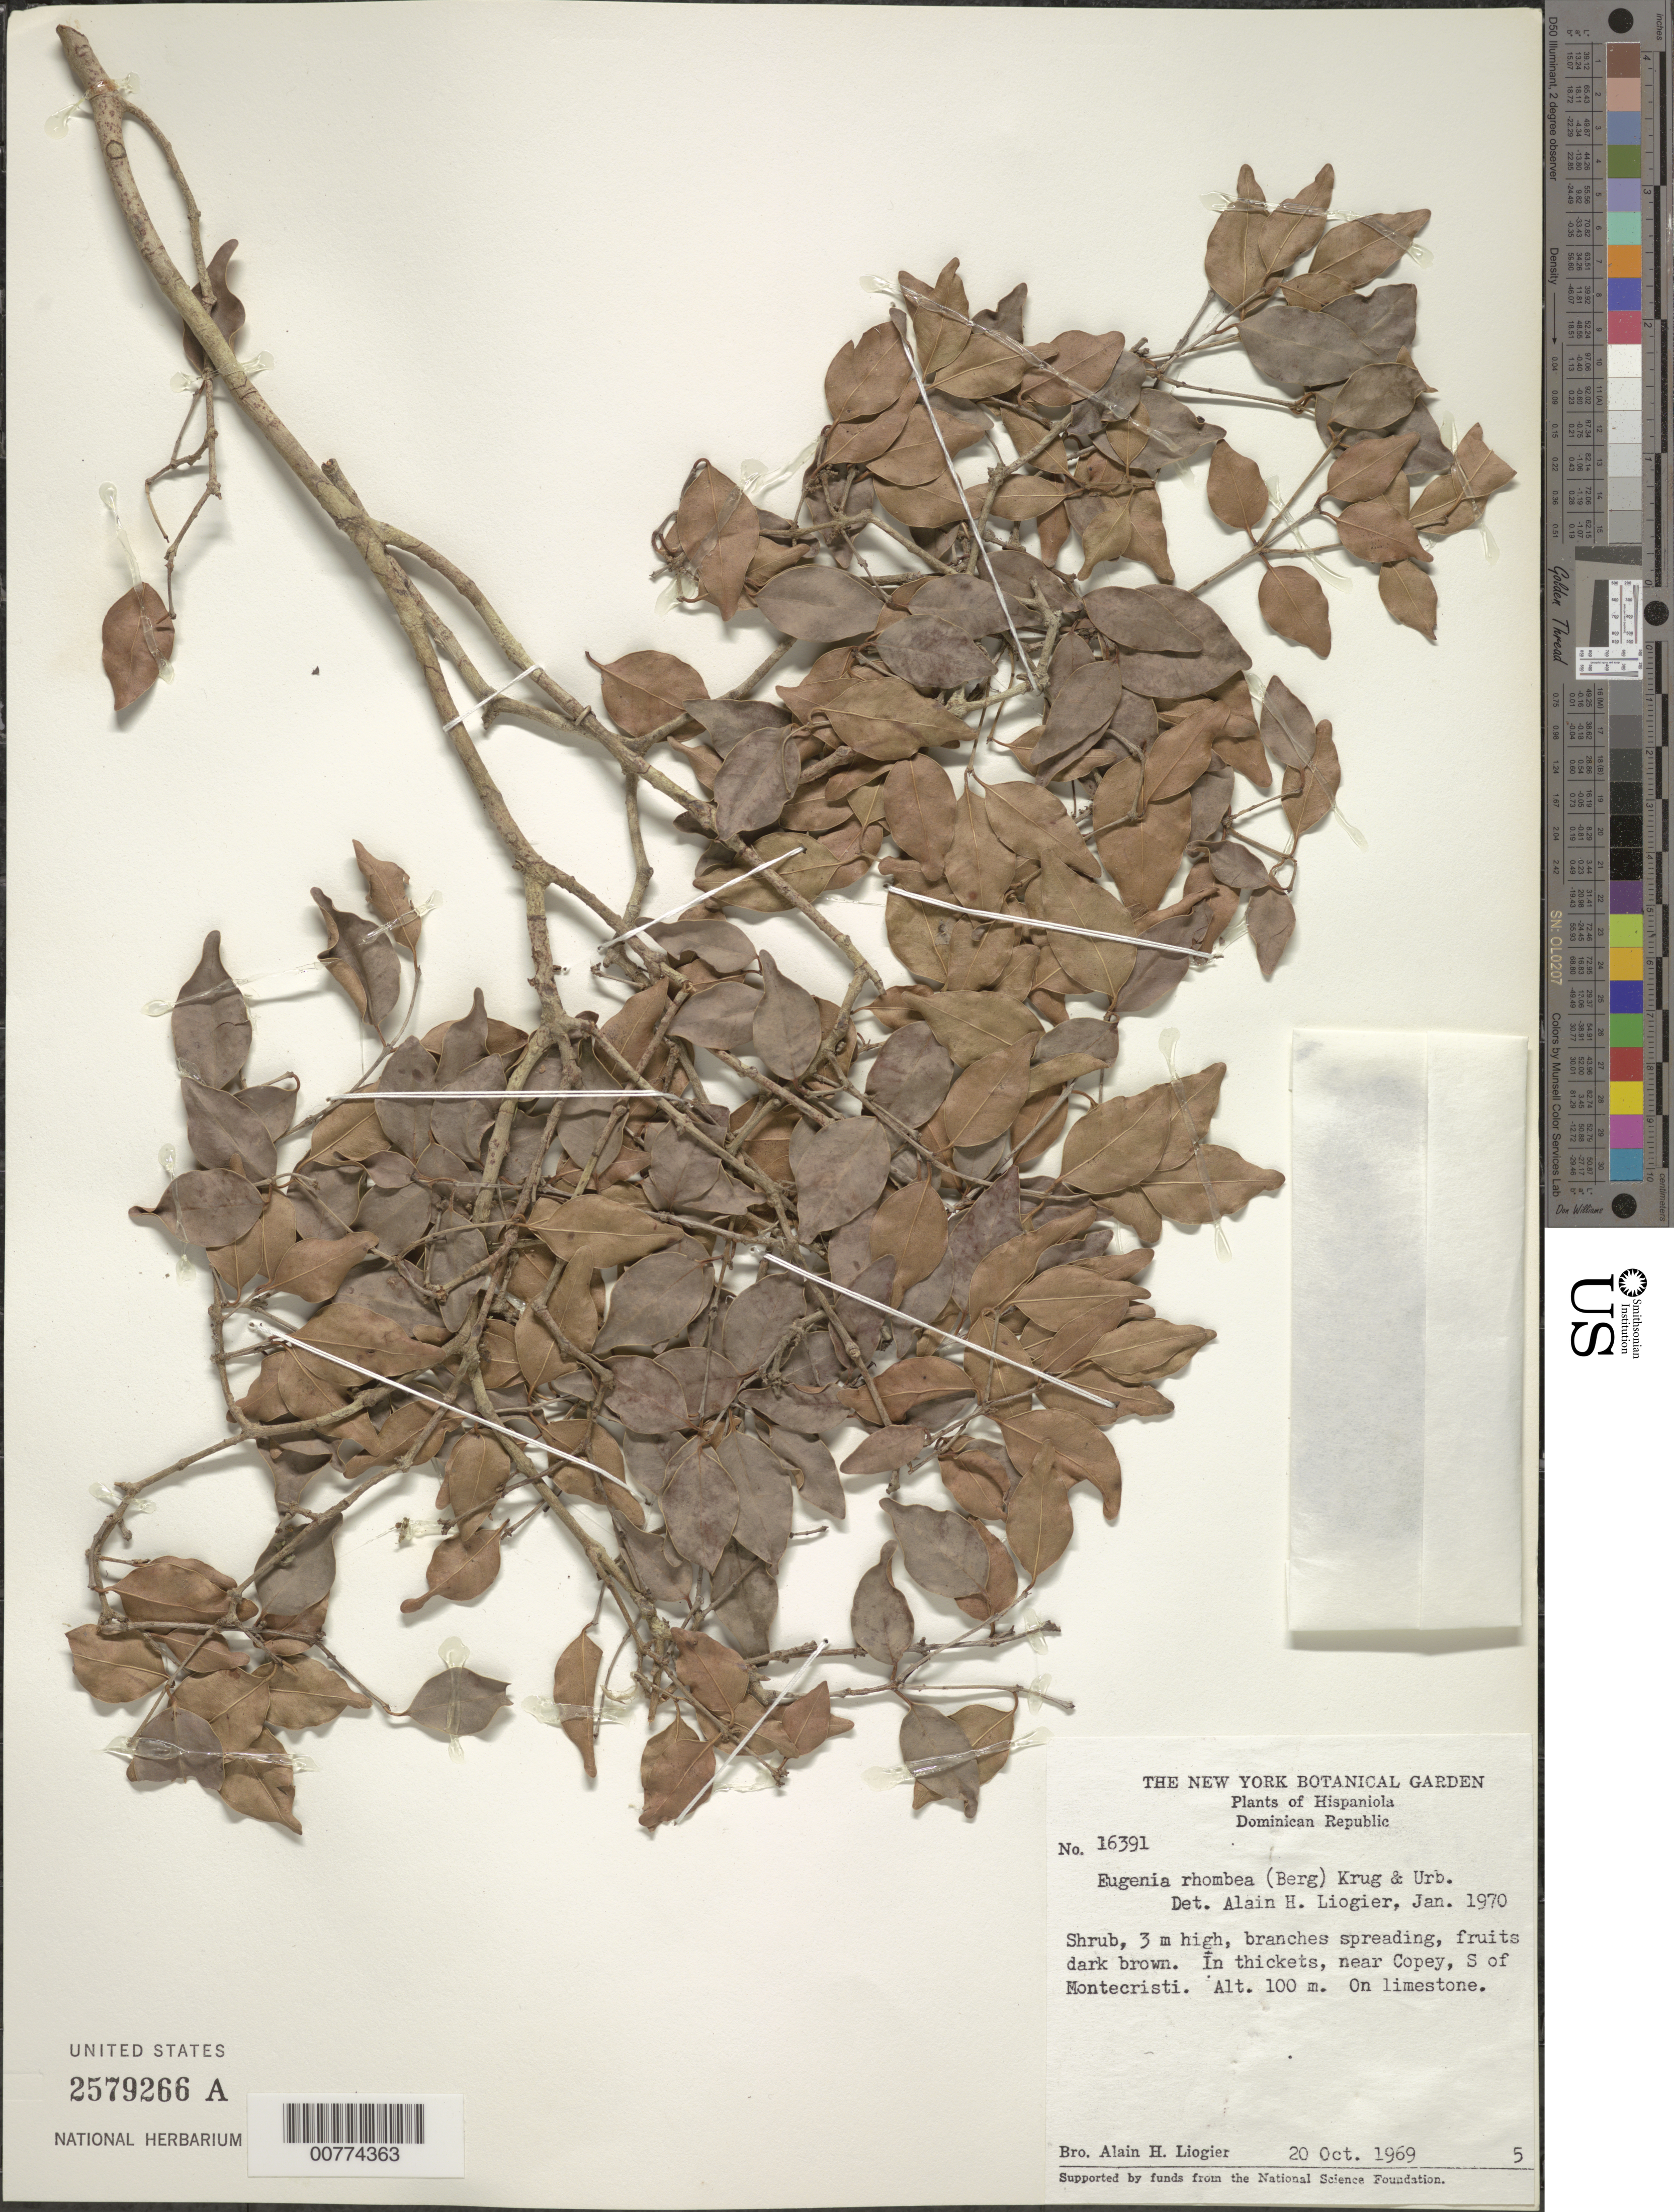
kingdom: Plantae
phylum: Tracheophyta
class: Magnoliopsida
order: Myrtales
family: Myrtaceae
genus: Eugenia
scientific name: Eugenia rhombea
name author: (O. Berg) Krug & Urb.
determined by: Liogier, Alain H.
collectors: A. H. Liogier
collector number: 16391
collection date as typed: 20 Oct 1969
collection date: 1969-10-20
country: Dominican Republic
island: Hispaniola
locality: Near Copey, S of Montecristi.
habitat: In thickets, on limestone.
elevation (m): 100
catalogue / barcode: US 2579266A